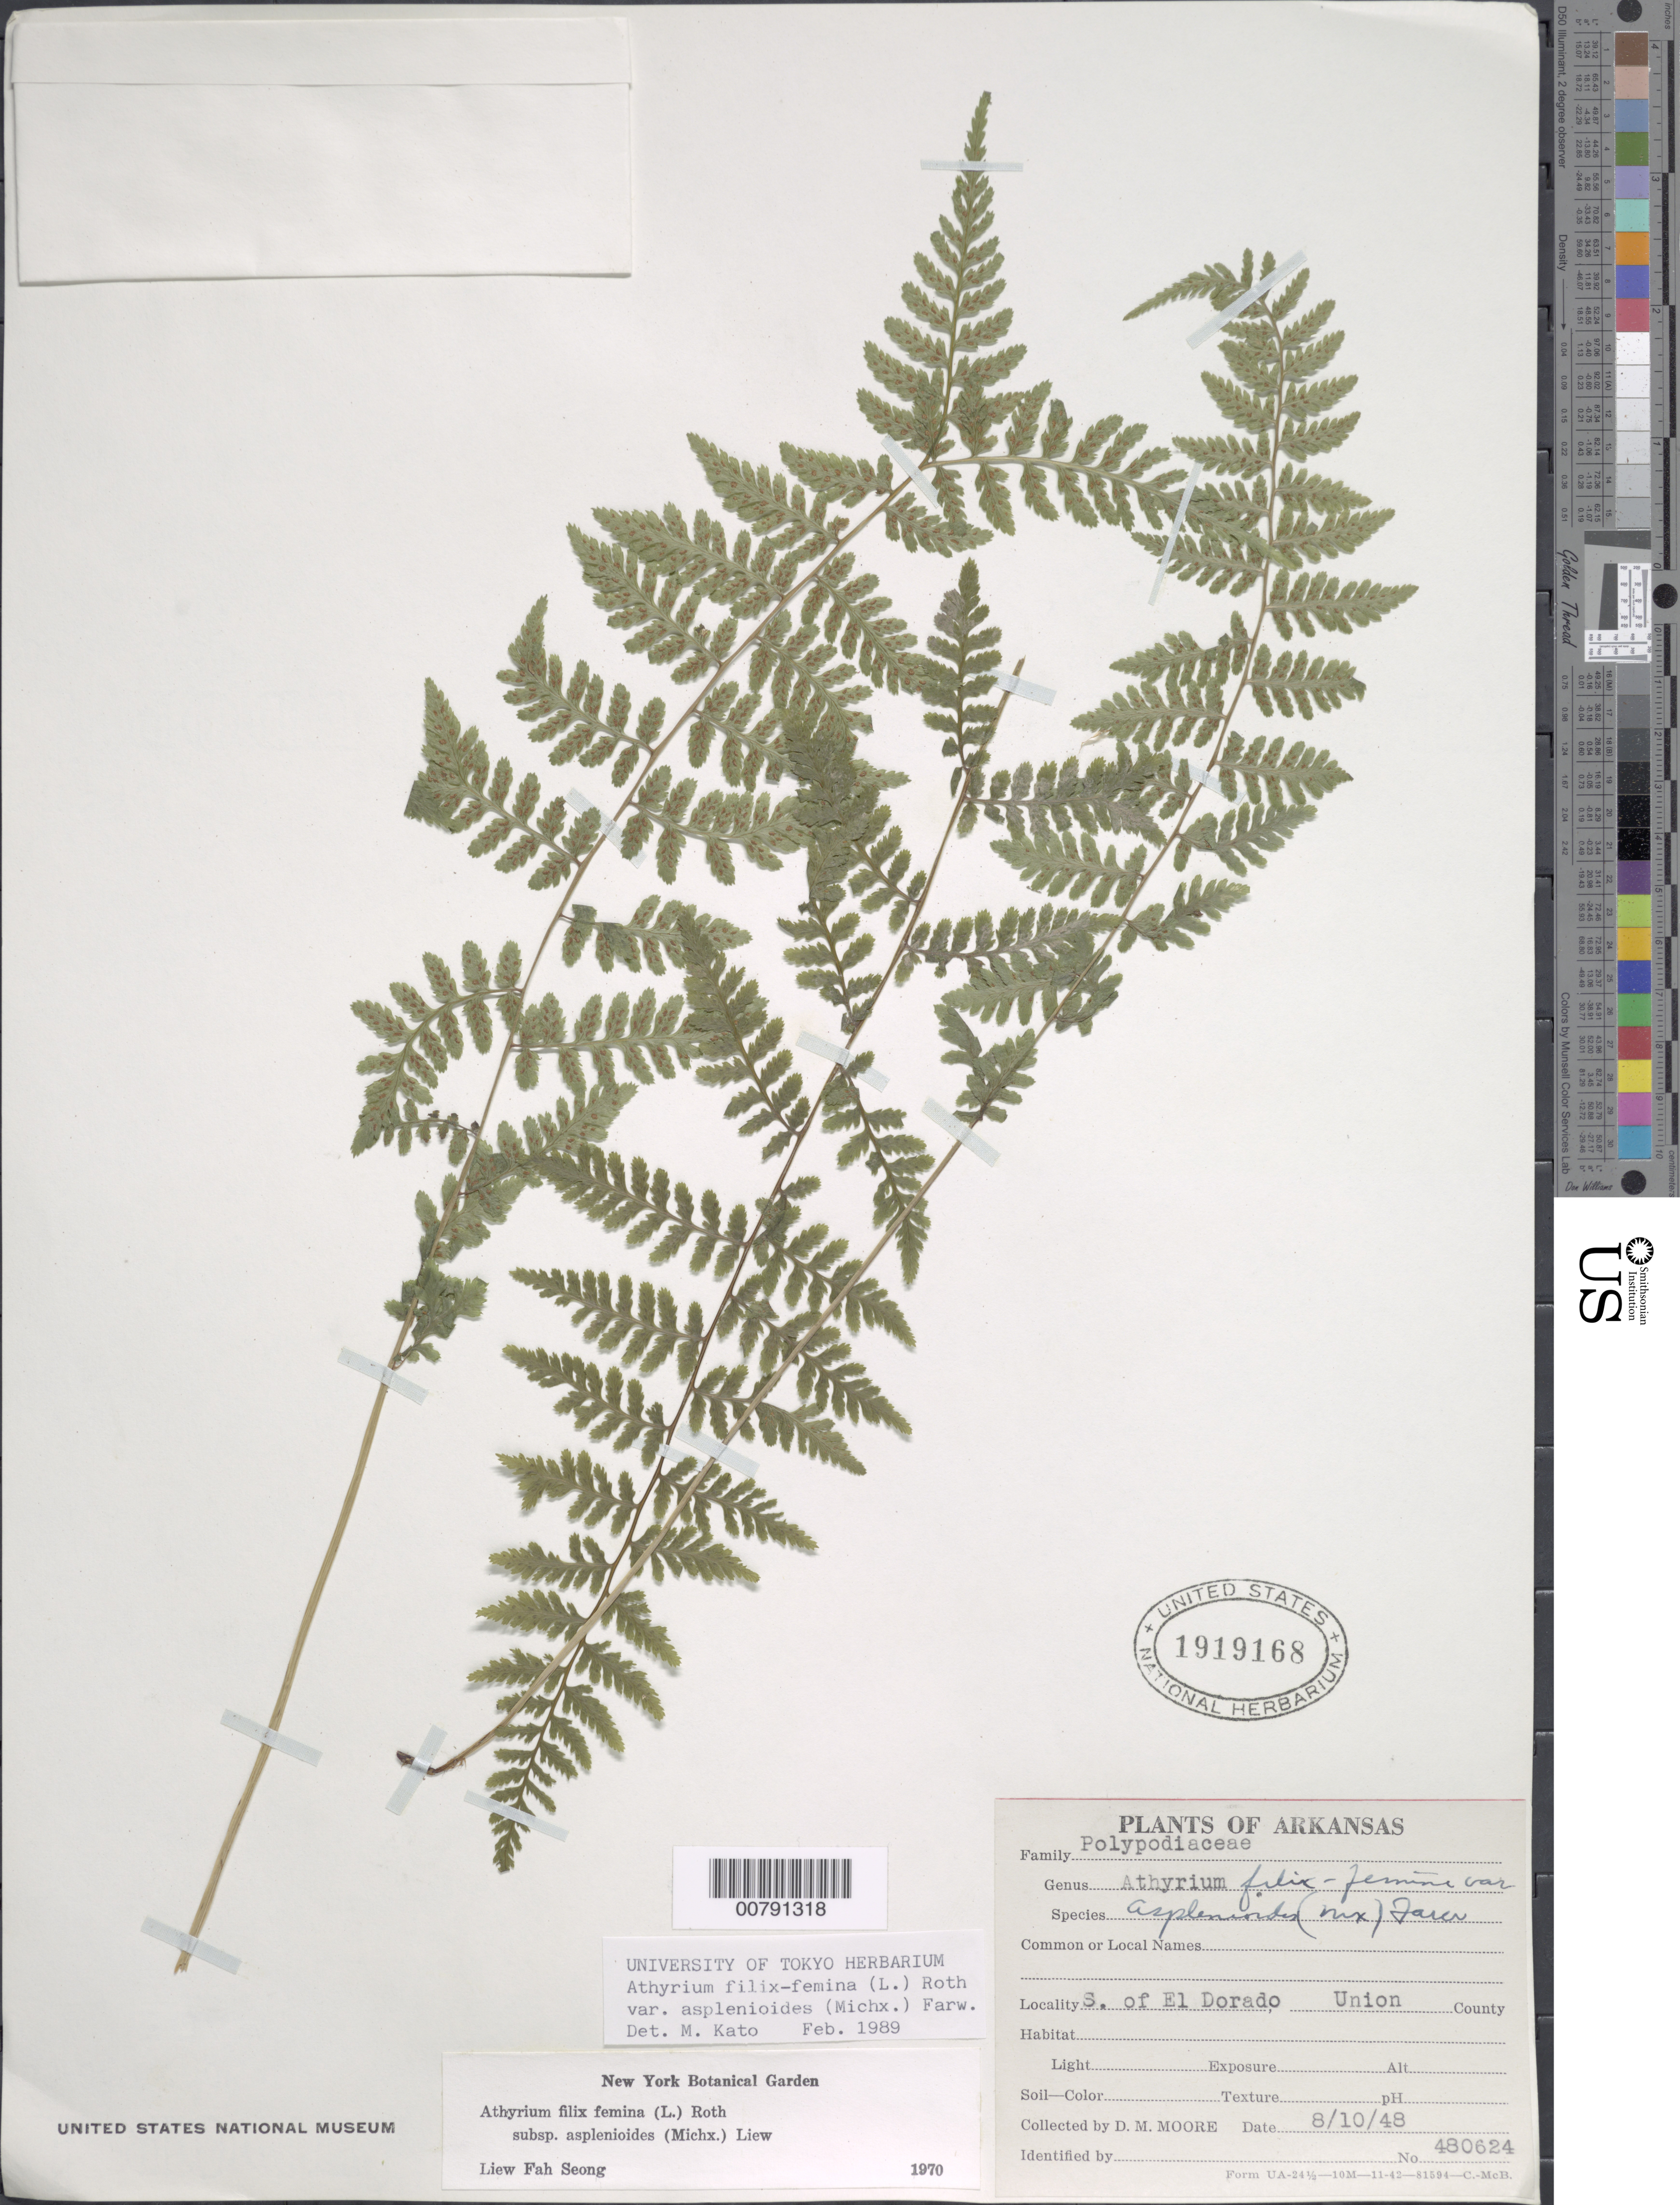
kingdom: Plantae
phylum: Tracheophyta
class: Polypodiopsida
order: Polypodiales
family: Athyriaceae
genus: Athyrium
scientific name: Athyrium filix-femina subsp. asplenioides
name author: (Michx.) Hultén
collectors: D. Moore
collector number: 480624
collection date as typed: Transcribed d/m/y: 10/8/48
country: United States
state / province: Arkansas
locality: S. of El Dorado, Union County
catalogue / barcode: US 1919168